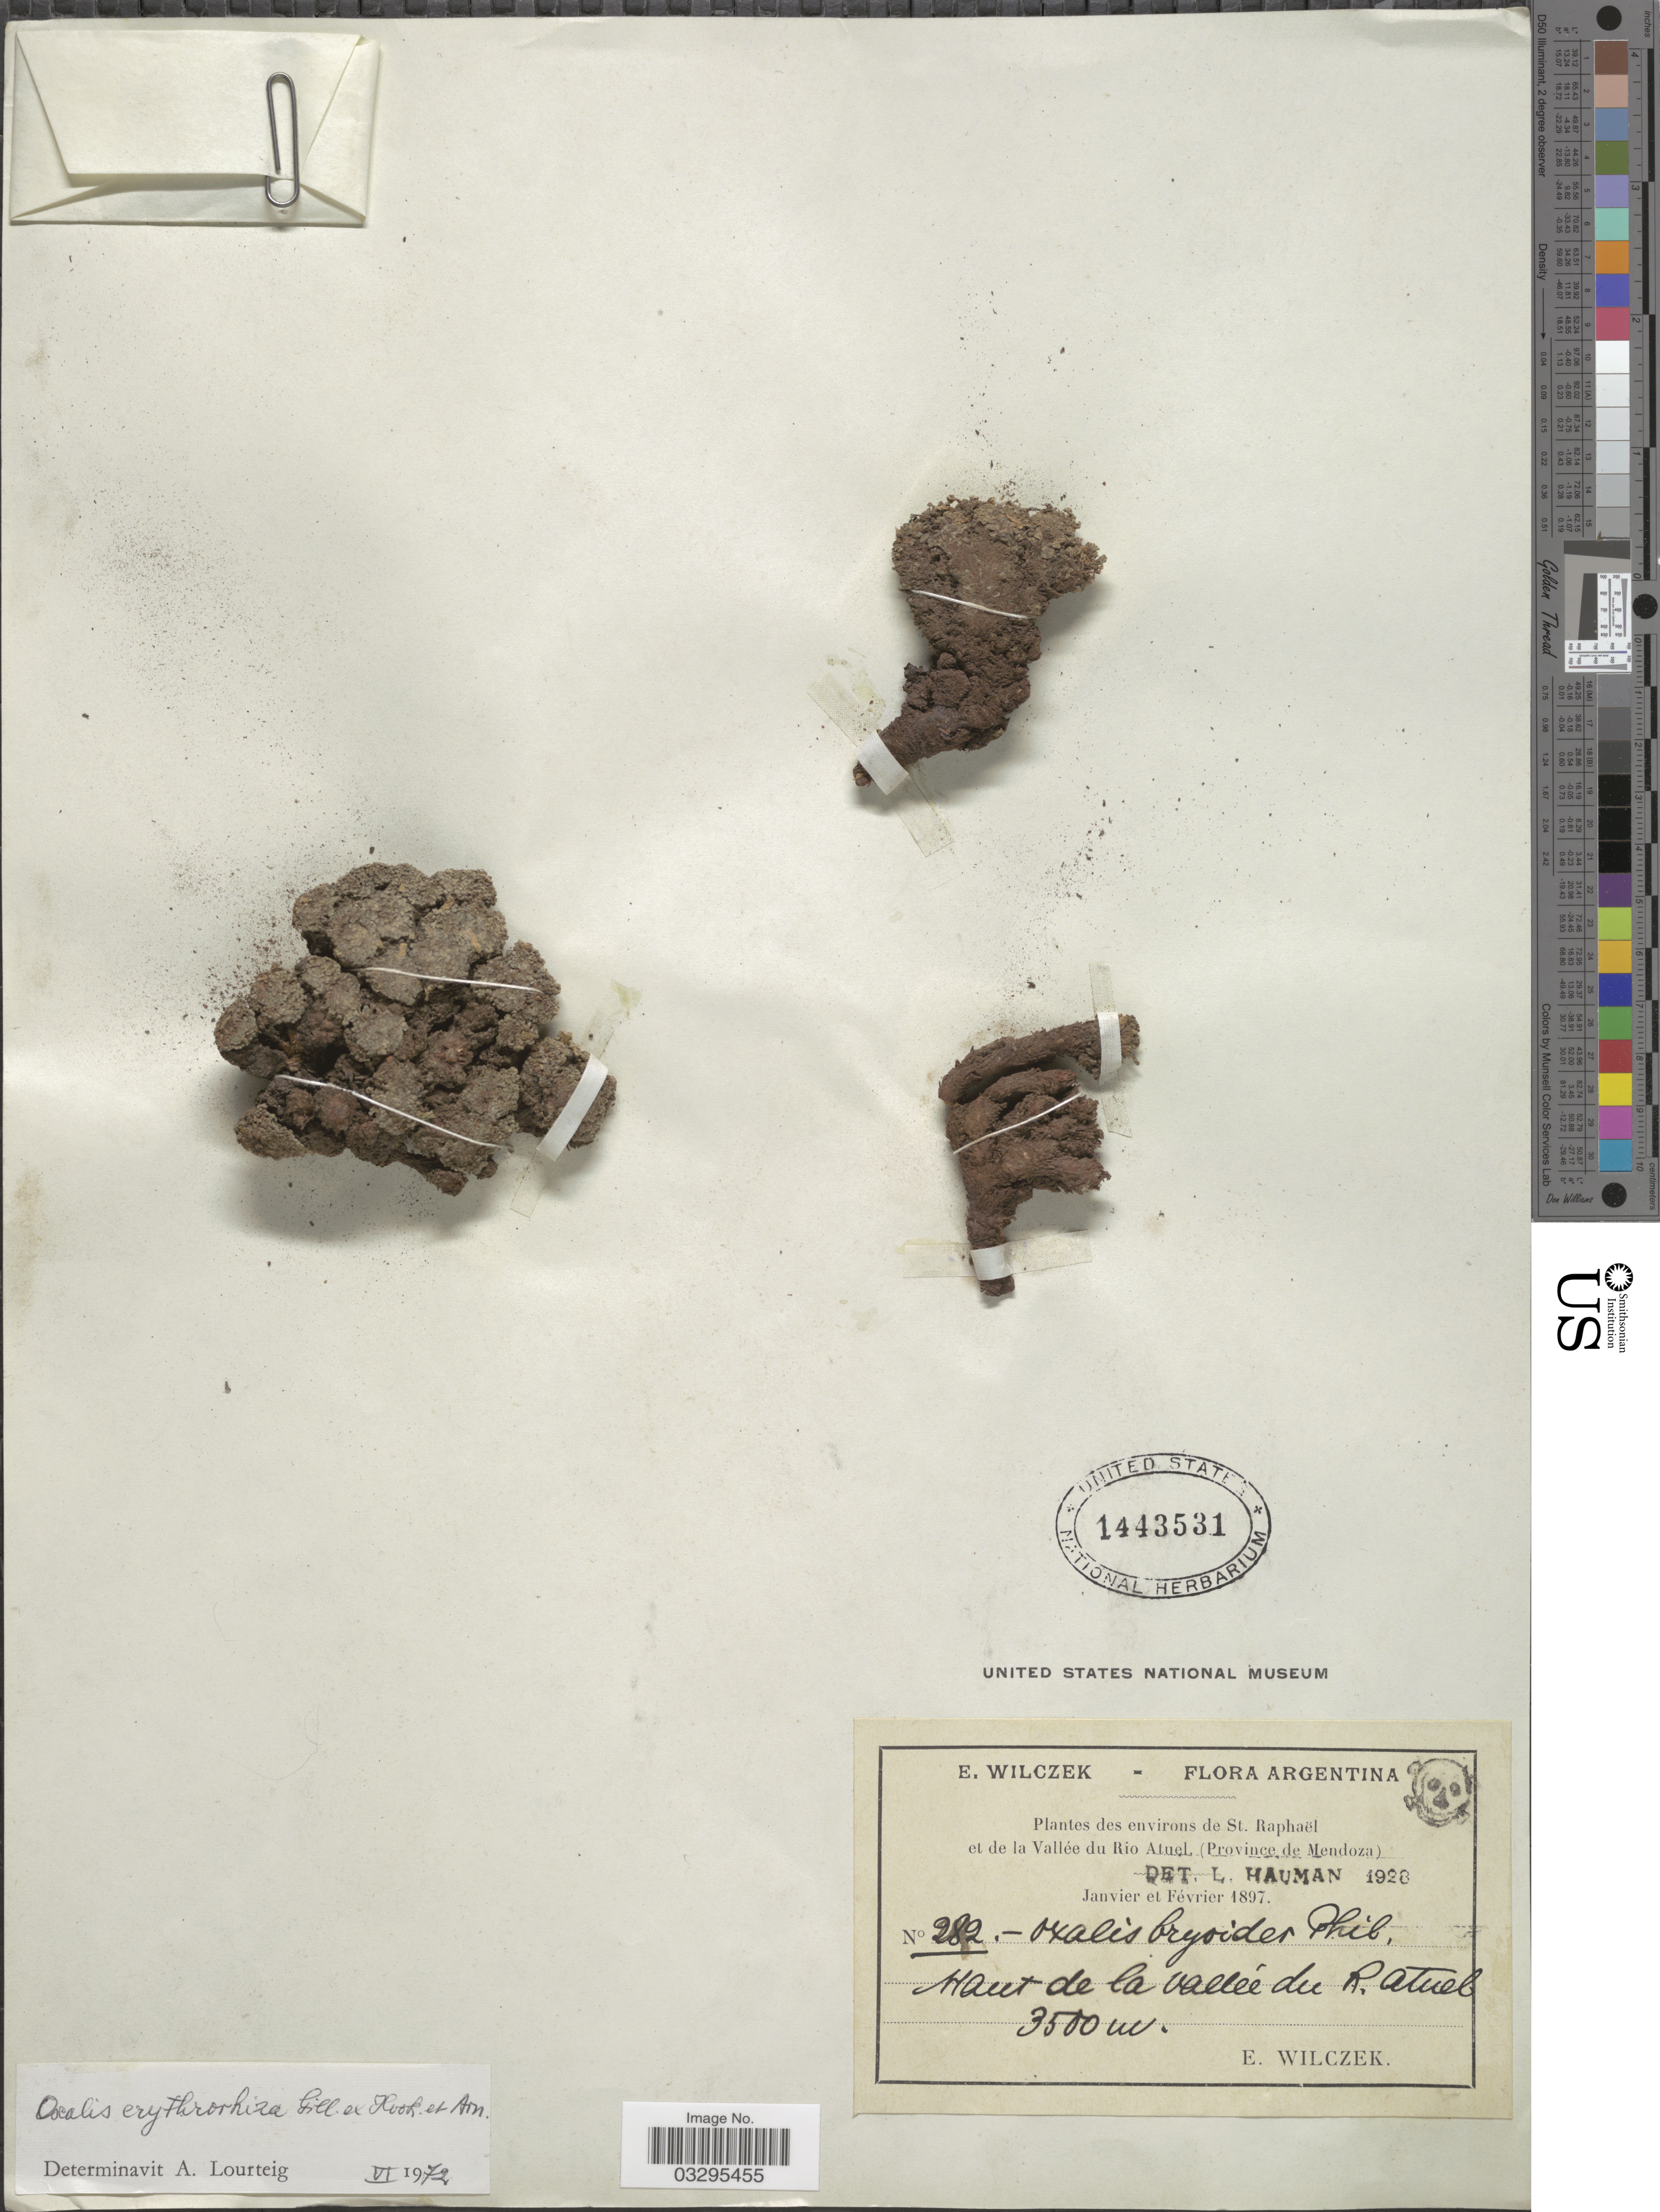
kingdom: Plantae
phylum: Tracheophyta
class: Magnoliopsida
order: Oxalidales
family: Oxalidaceae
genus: Oxalis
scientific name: Oxalis erythrorhiza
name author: Gillies ex Hook. & Arn.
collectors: E. Wilczek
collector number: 282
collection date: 1897-01/1897-02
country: Argentina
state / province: Mendoza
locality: Des environs de St. Raphaël et de la Vallée du Rio Atuel. Haut de la valleé du R. Atuel.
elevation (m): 3500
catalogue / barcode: US 1443531